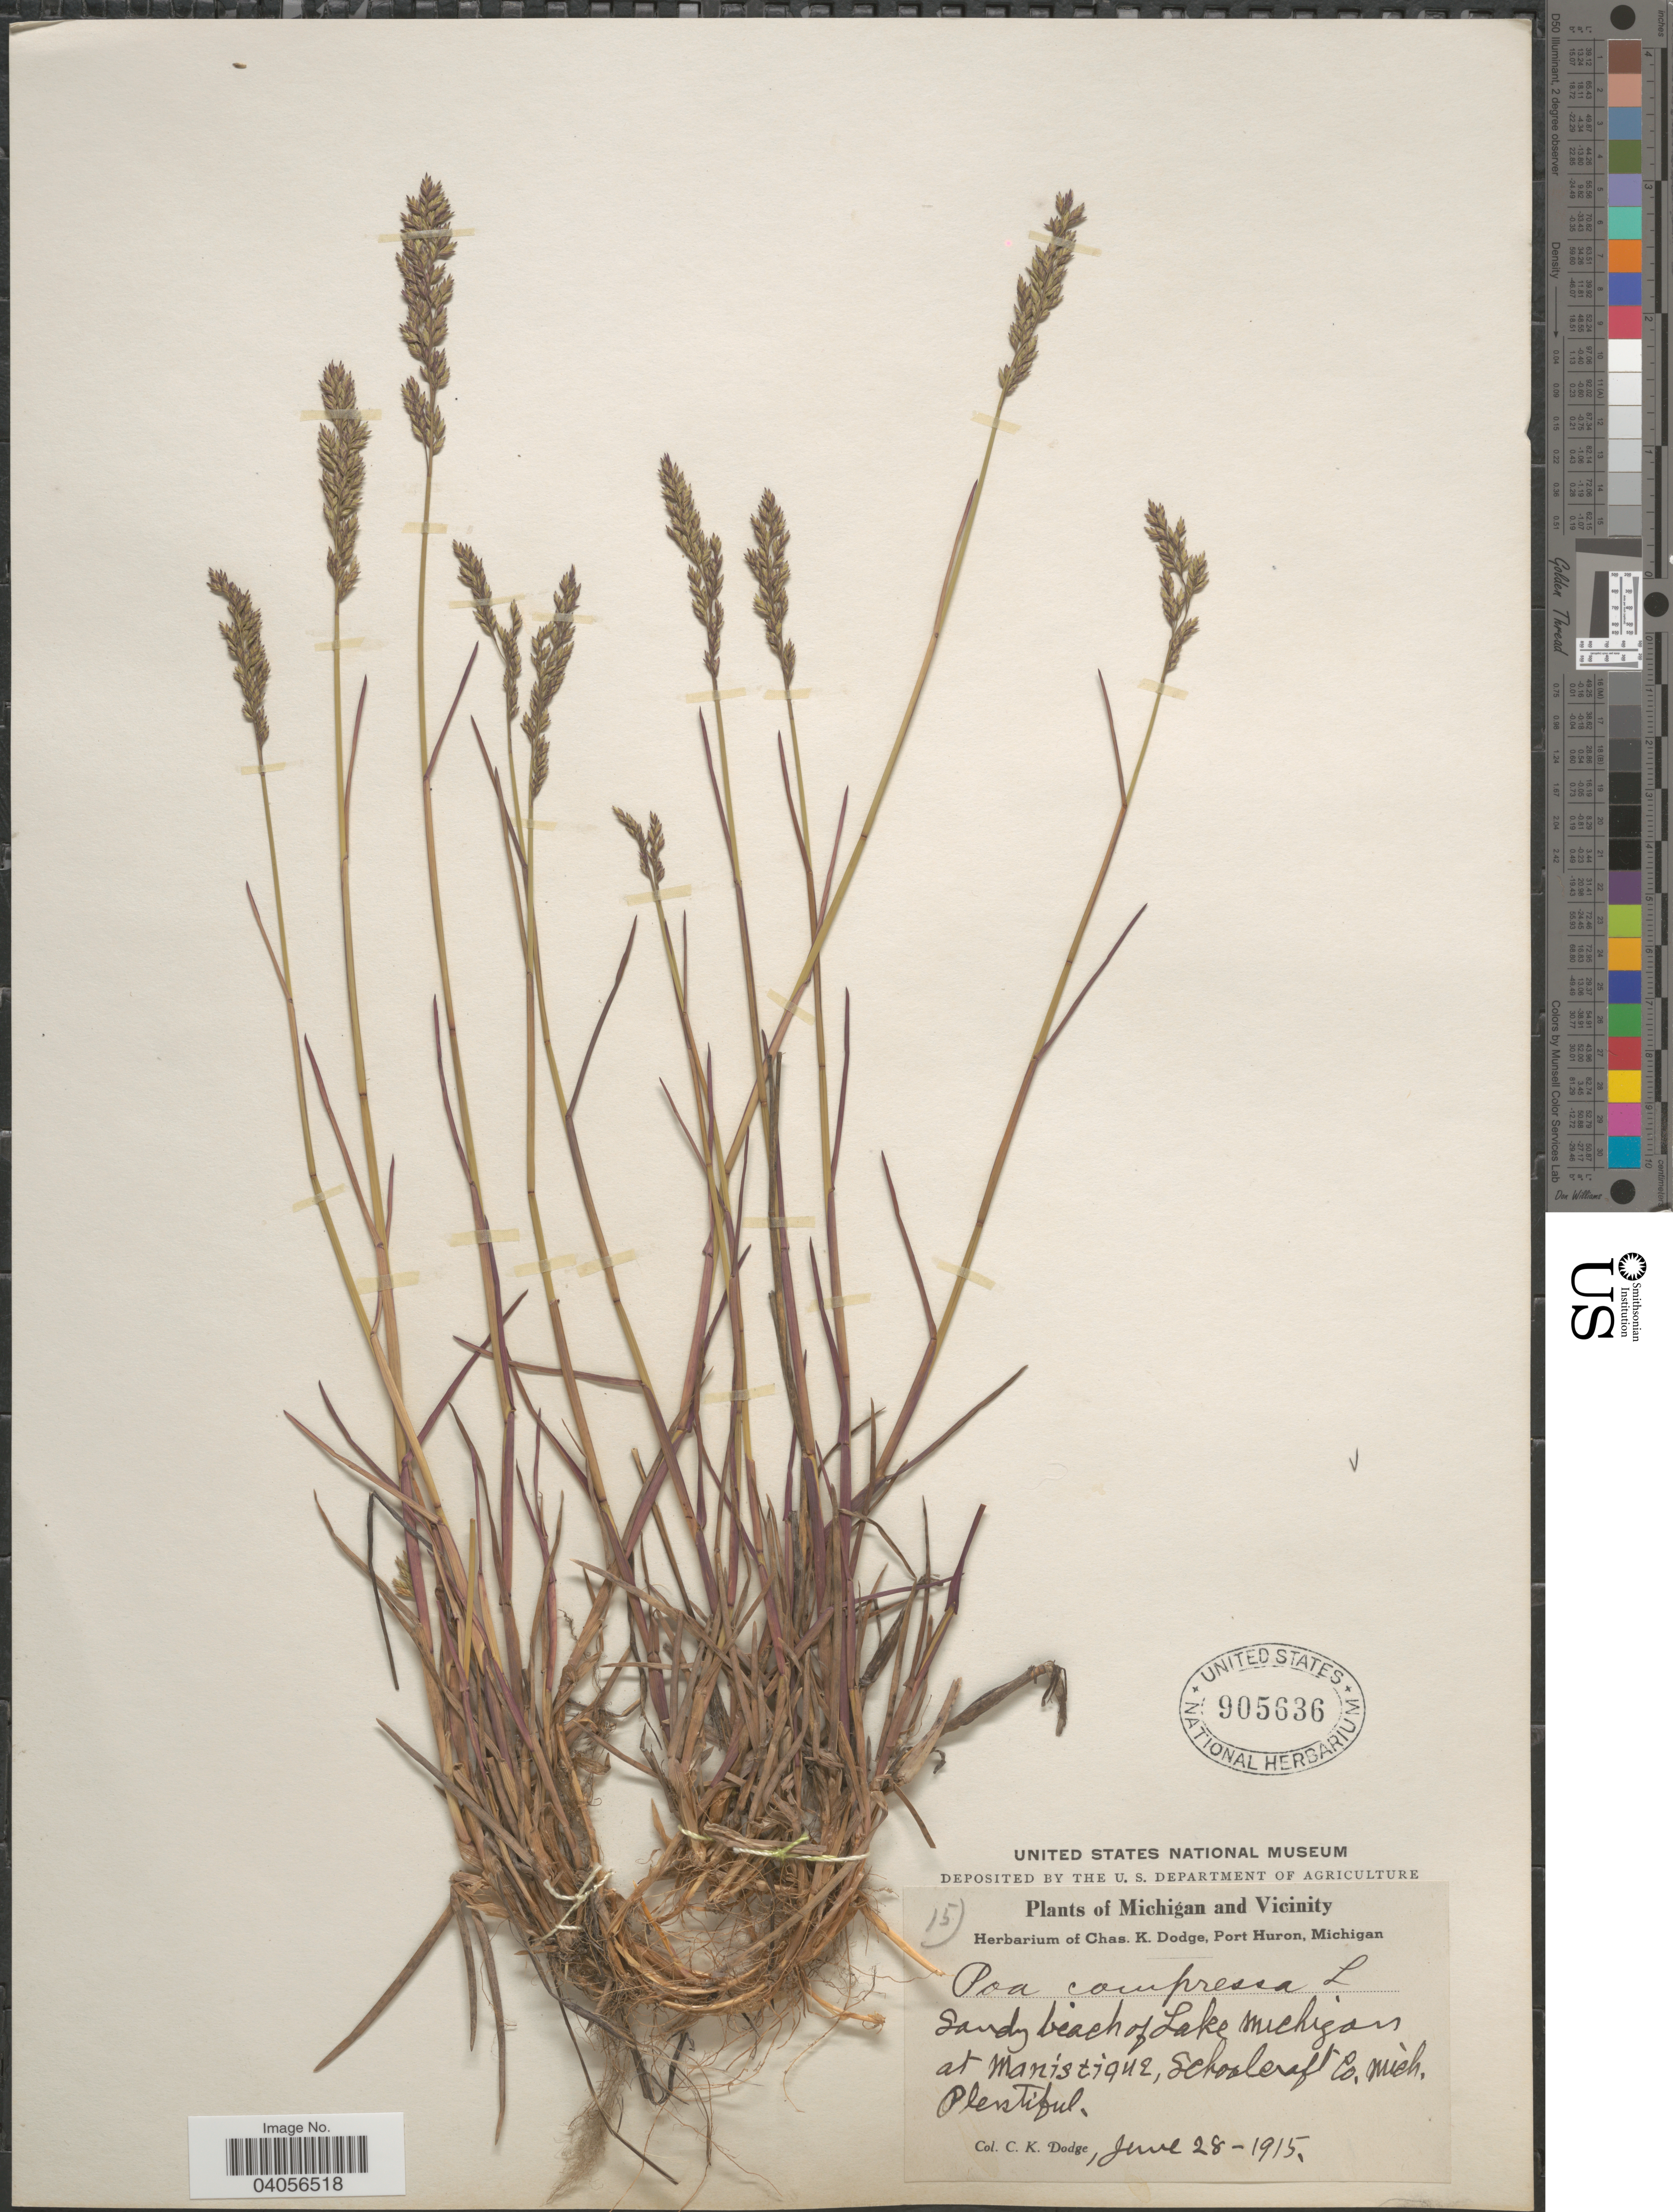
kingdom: Plantae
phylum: Tracheophyta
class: Liliopsida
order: Poales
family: Poaceae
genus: Poa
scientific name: Poa compressa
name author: L.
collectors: C. K. Dodge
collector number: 15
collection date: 1915-06-28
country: United States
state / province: Michigan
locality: Michigan and Vicinity. Sandy beach of Lake Michigan at Manistique, Schoolcraft Co.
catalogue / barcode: US 905636